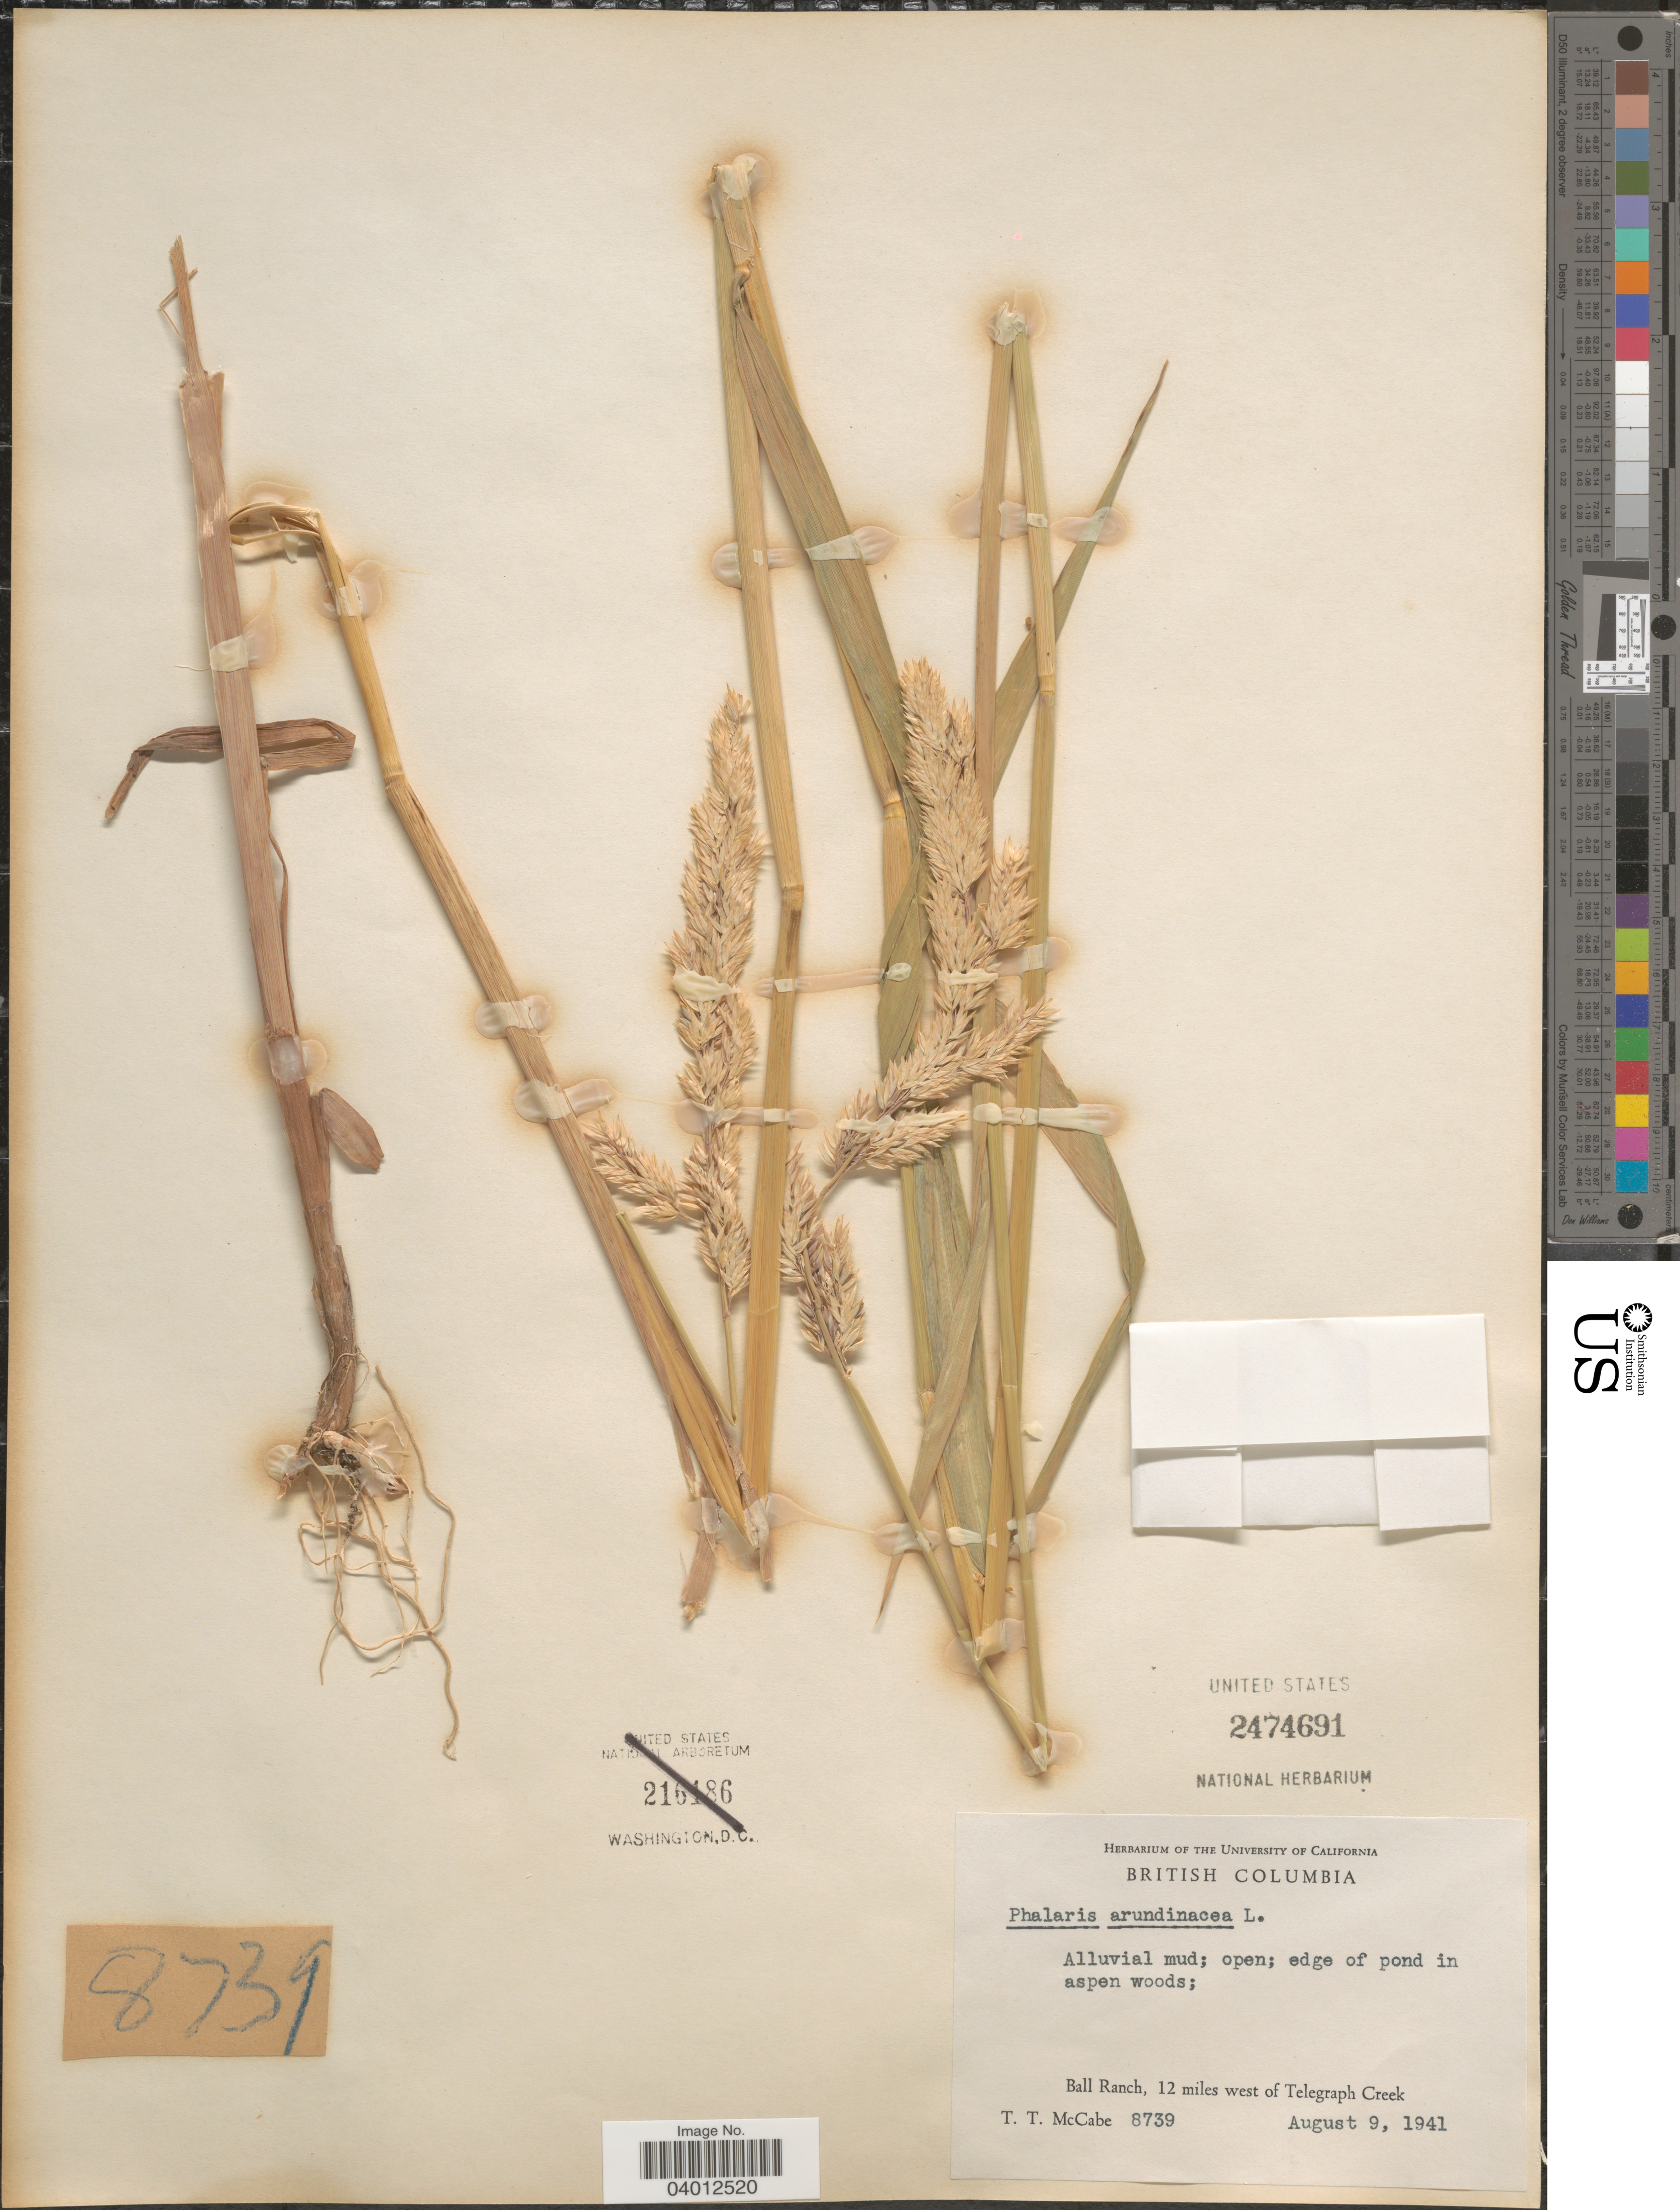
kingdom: Plantae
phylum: Tracheophyta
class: Liliopsida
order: Poales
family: Poaceae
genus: Phalaris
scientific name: Phalaris arundinacea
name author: L.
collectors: T. McCabe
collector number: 8739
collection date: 1941-08-09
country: Canada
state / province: British Columbia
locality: Ball Ranch, 12 miles west of Telegraph Creek.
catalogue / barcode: US 2474691